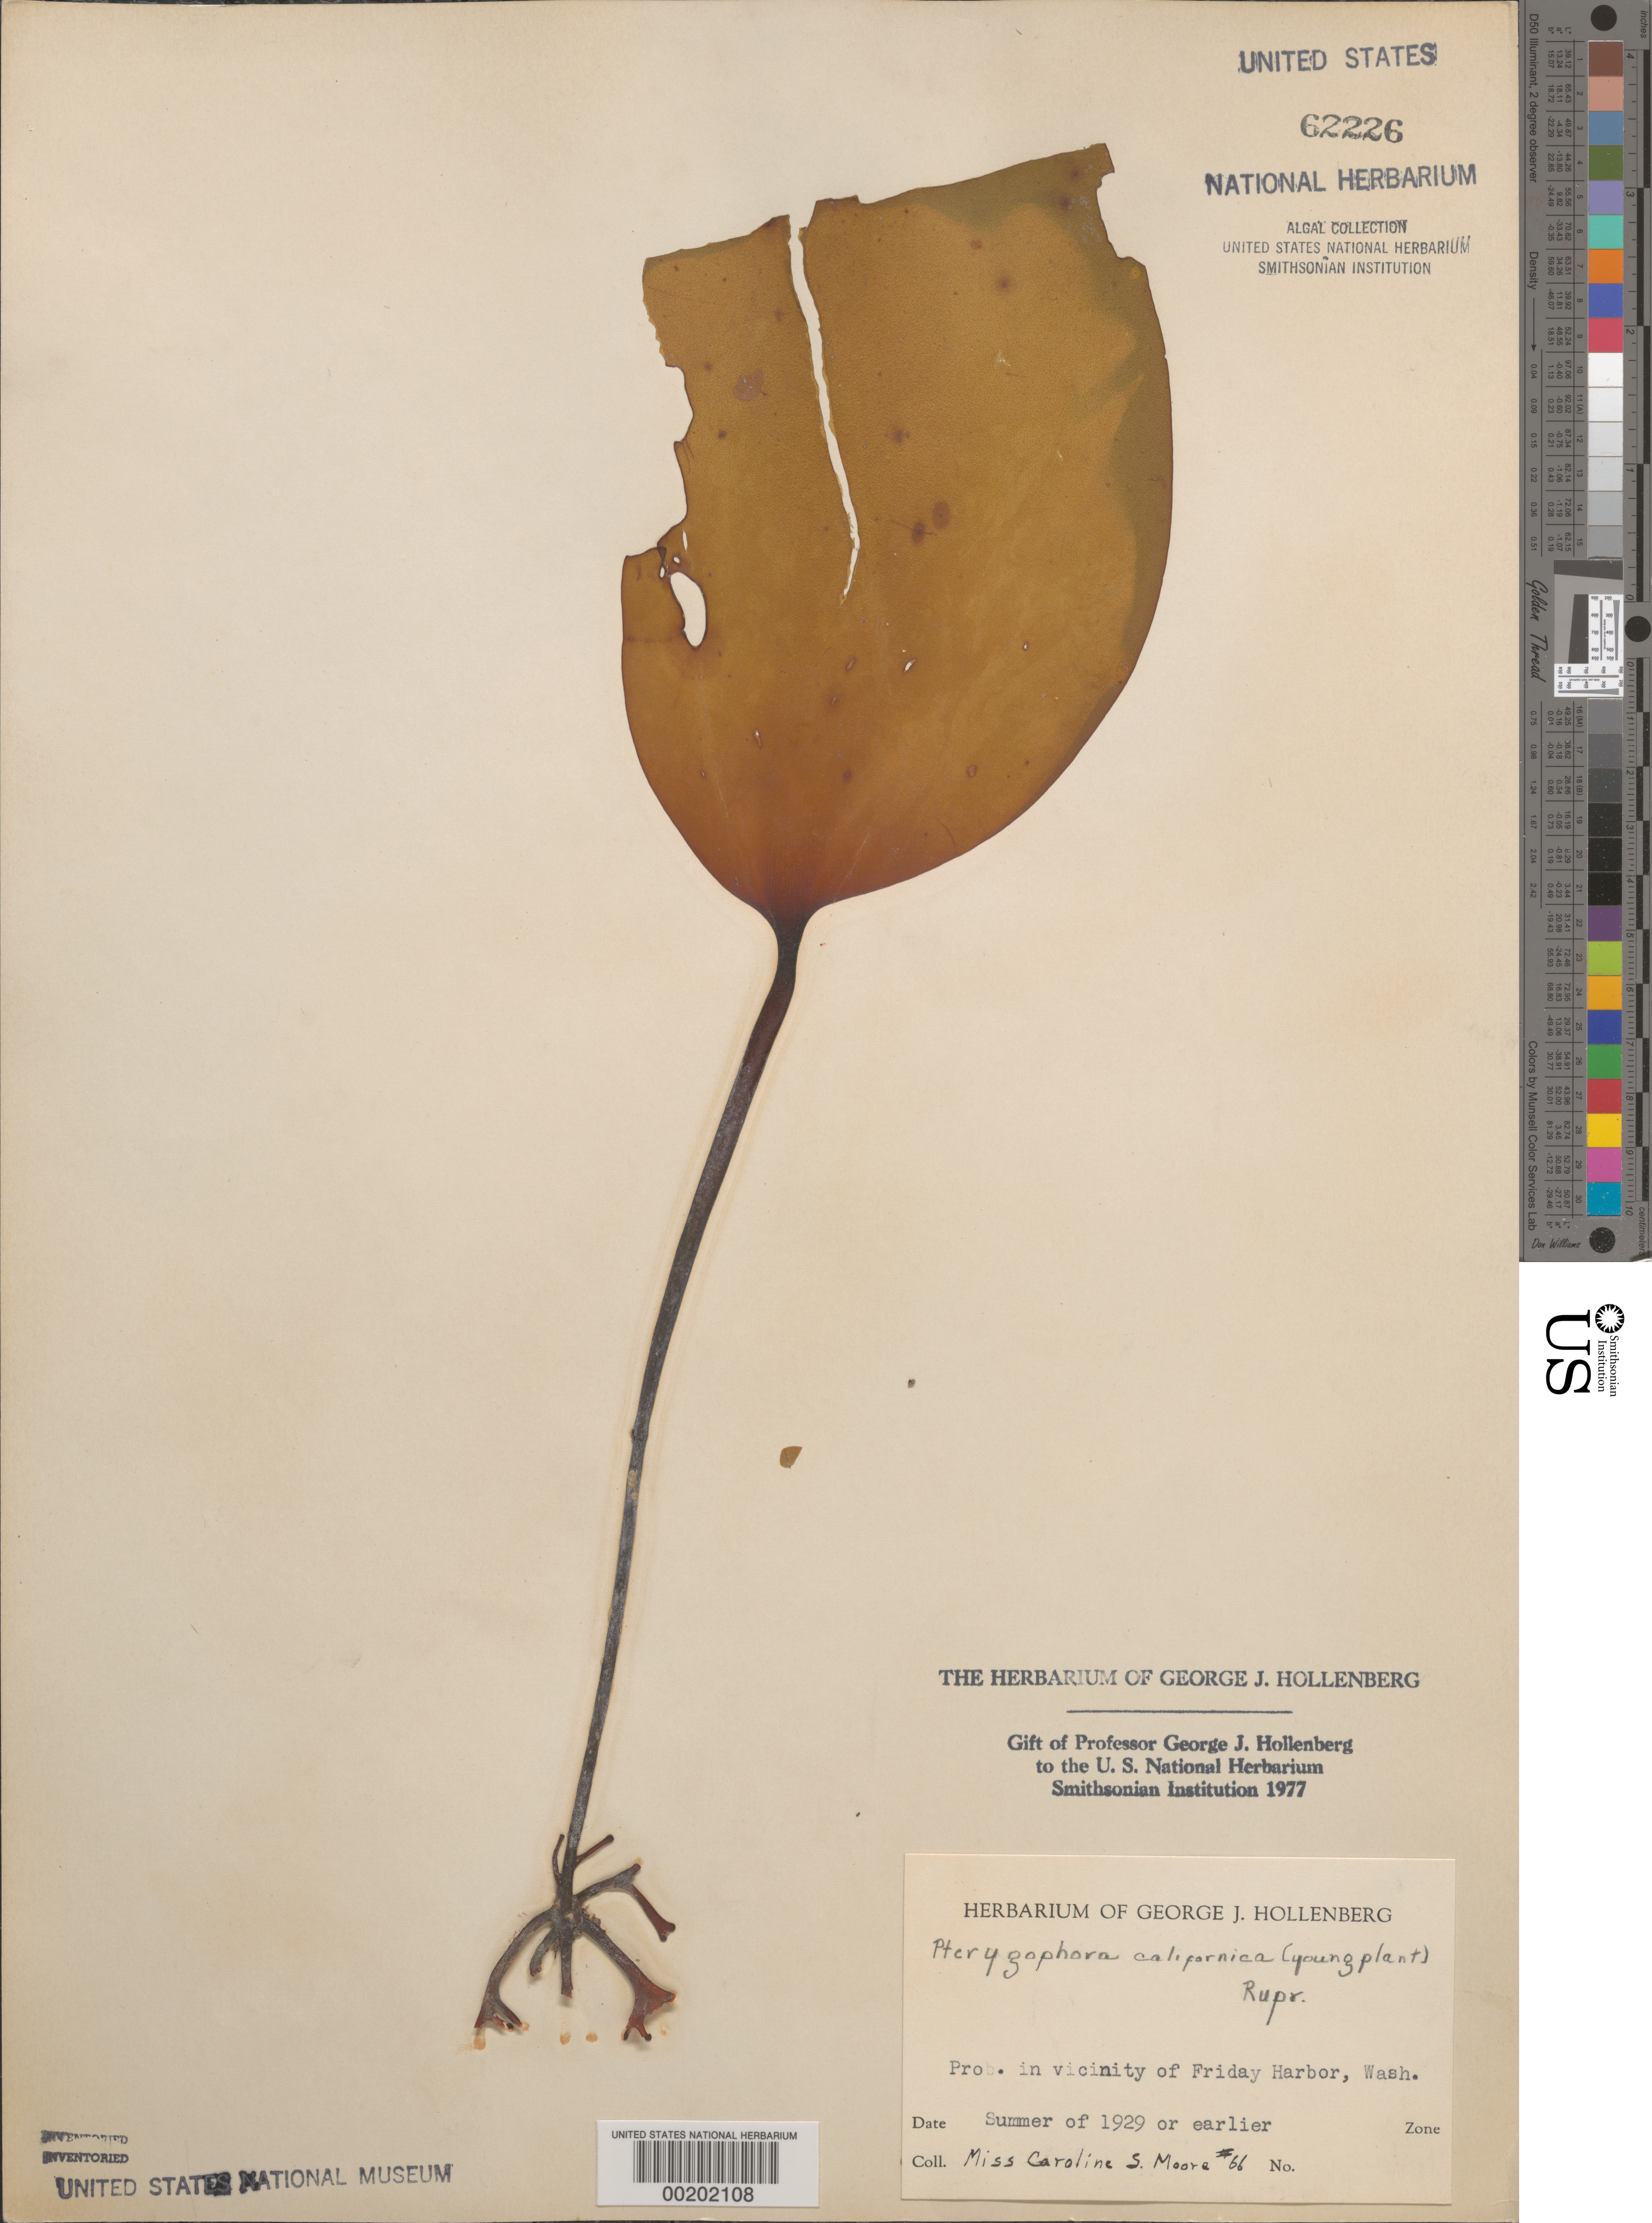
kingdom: Chromista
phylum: Ochrophyta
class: Phaeophyceae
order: Laminariales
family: Alariaceae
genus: Pterygophora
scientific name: Pterygophora californica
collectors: C. Moore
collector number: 66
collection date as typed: Sum 1929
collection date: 1929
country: United States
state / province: Washington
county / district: San Juan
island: San Juan Island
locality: Probably Friday Harbor area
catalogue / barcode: US 62226